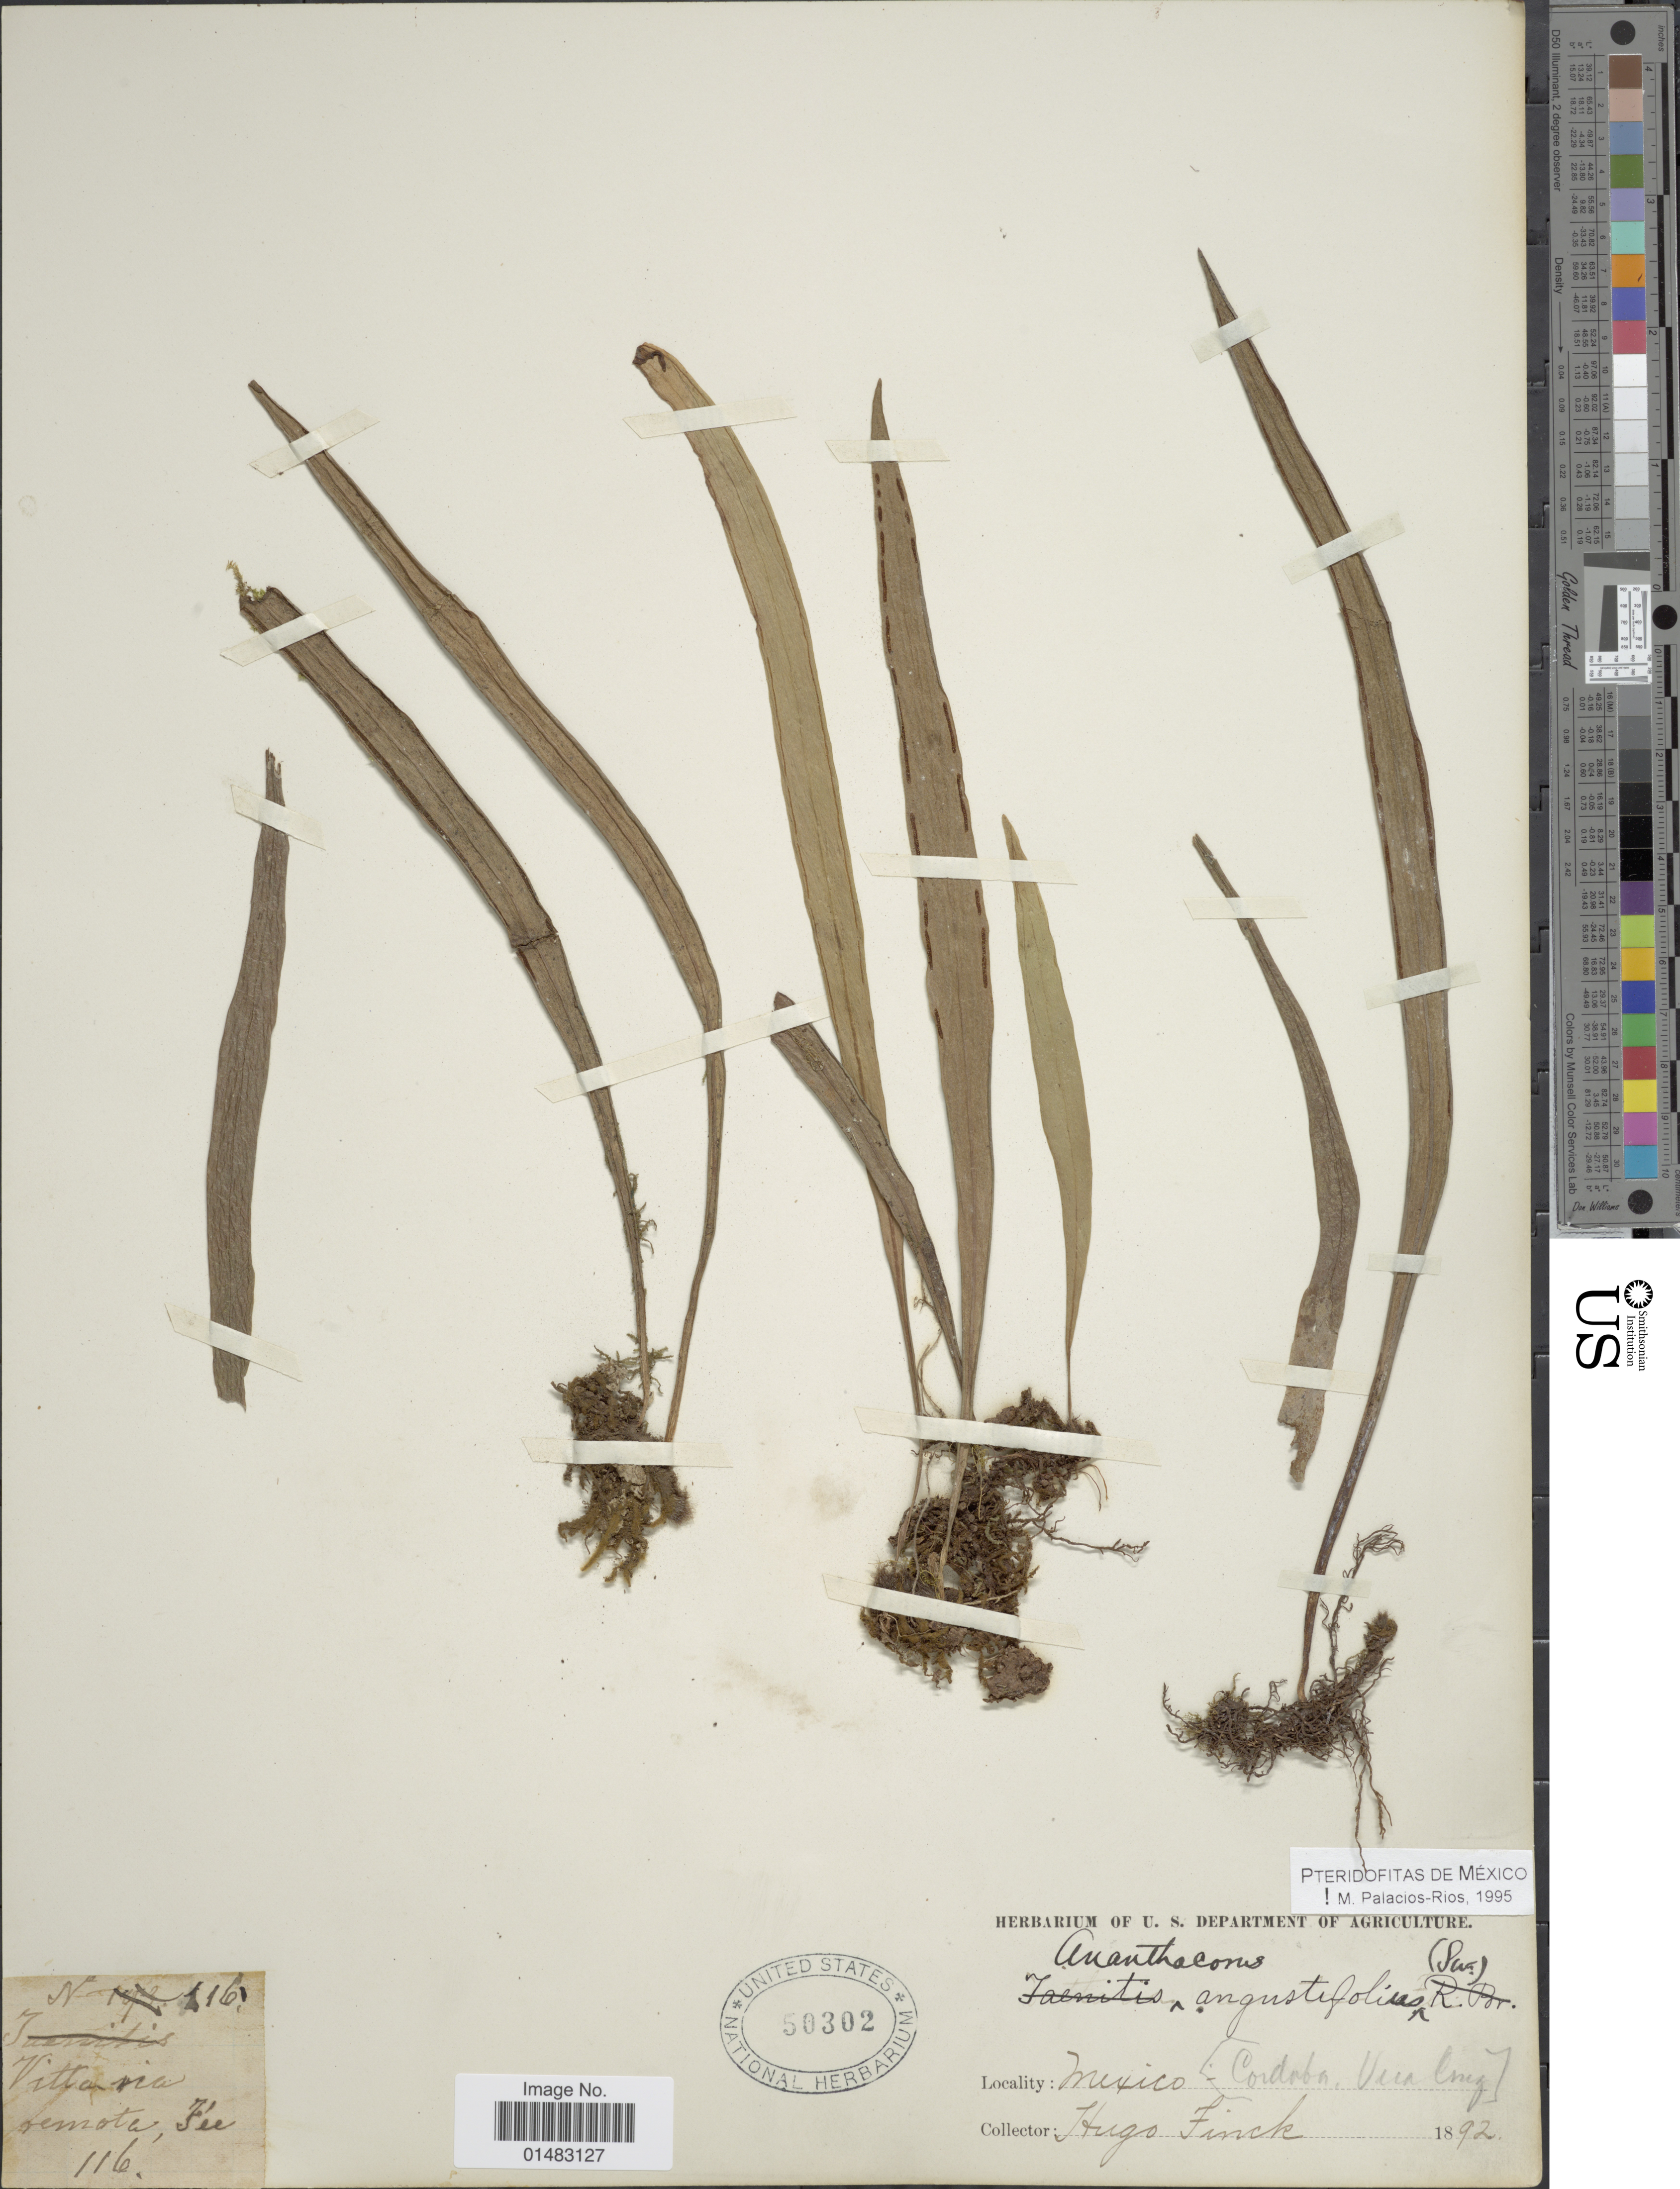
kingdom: Plantae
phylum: Tracheophyta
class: Polypodiopsida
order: Polypodiales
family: Pteridaceae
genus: Ananthacorus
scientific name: Ananthacorus angustifolius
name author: (Sw.) Underw. & Maxon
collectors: H. Finck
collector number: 116?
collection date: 1892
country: Mexico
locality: Cordoba, Vera Cruz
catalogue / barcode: US 50302